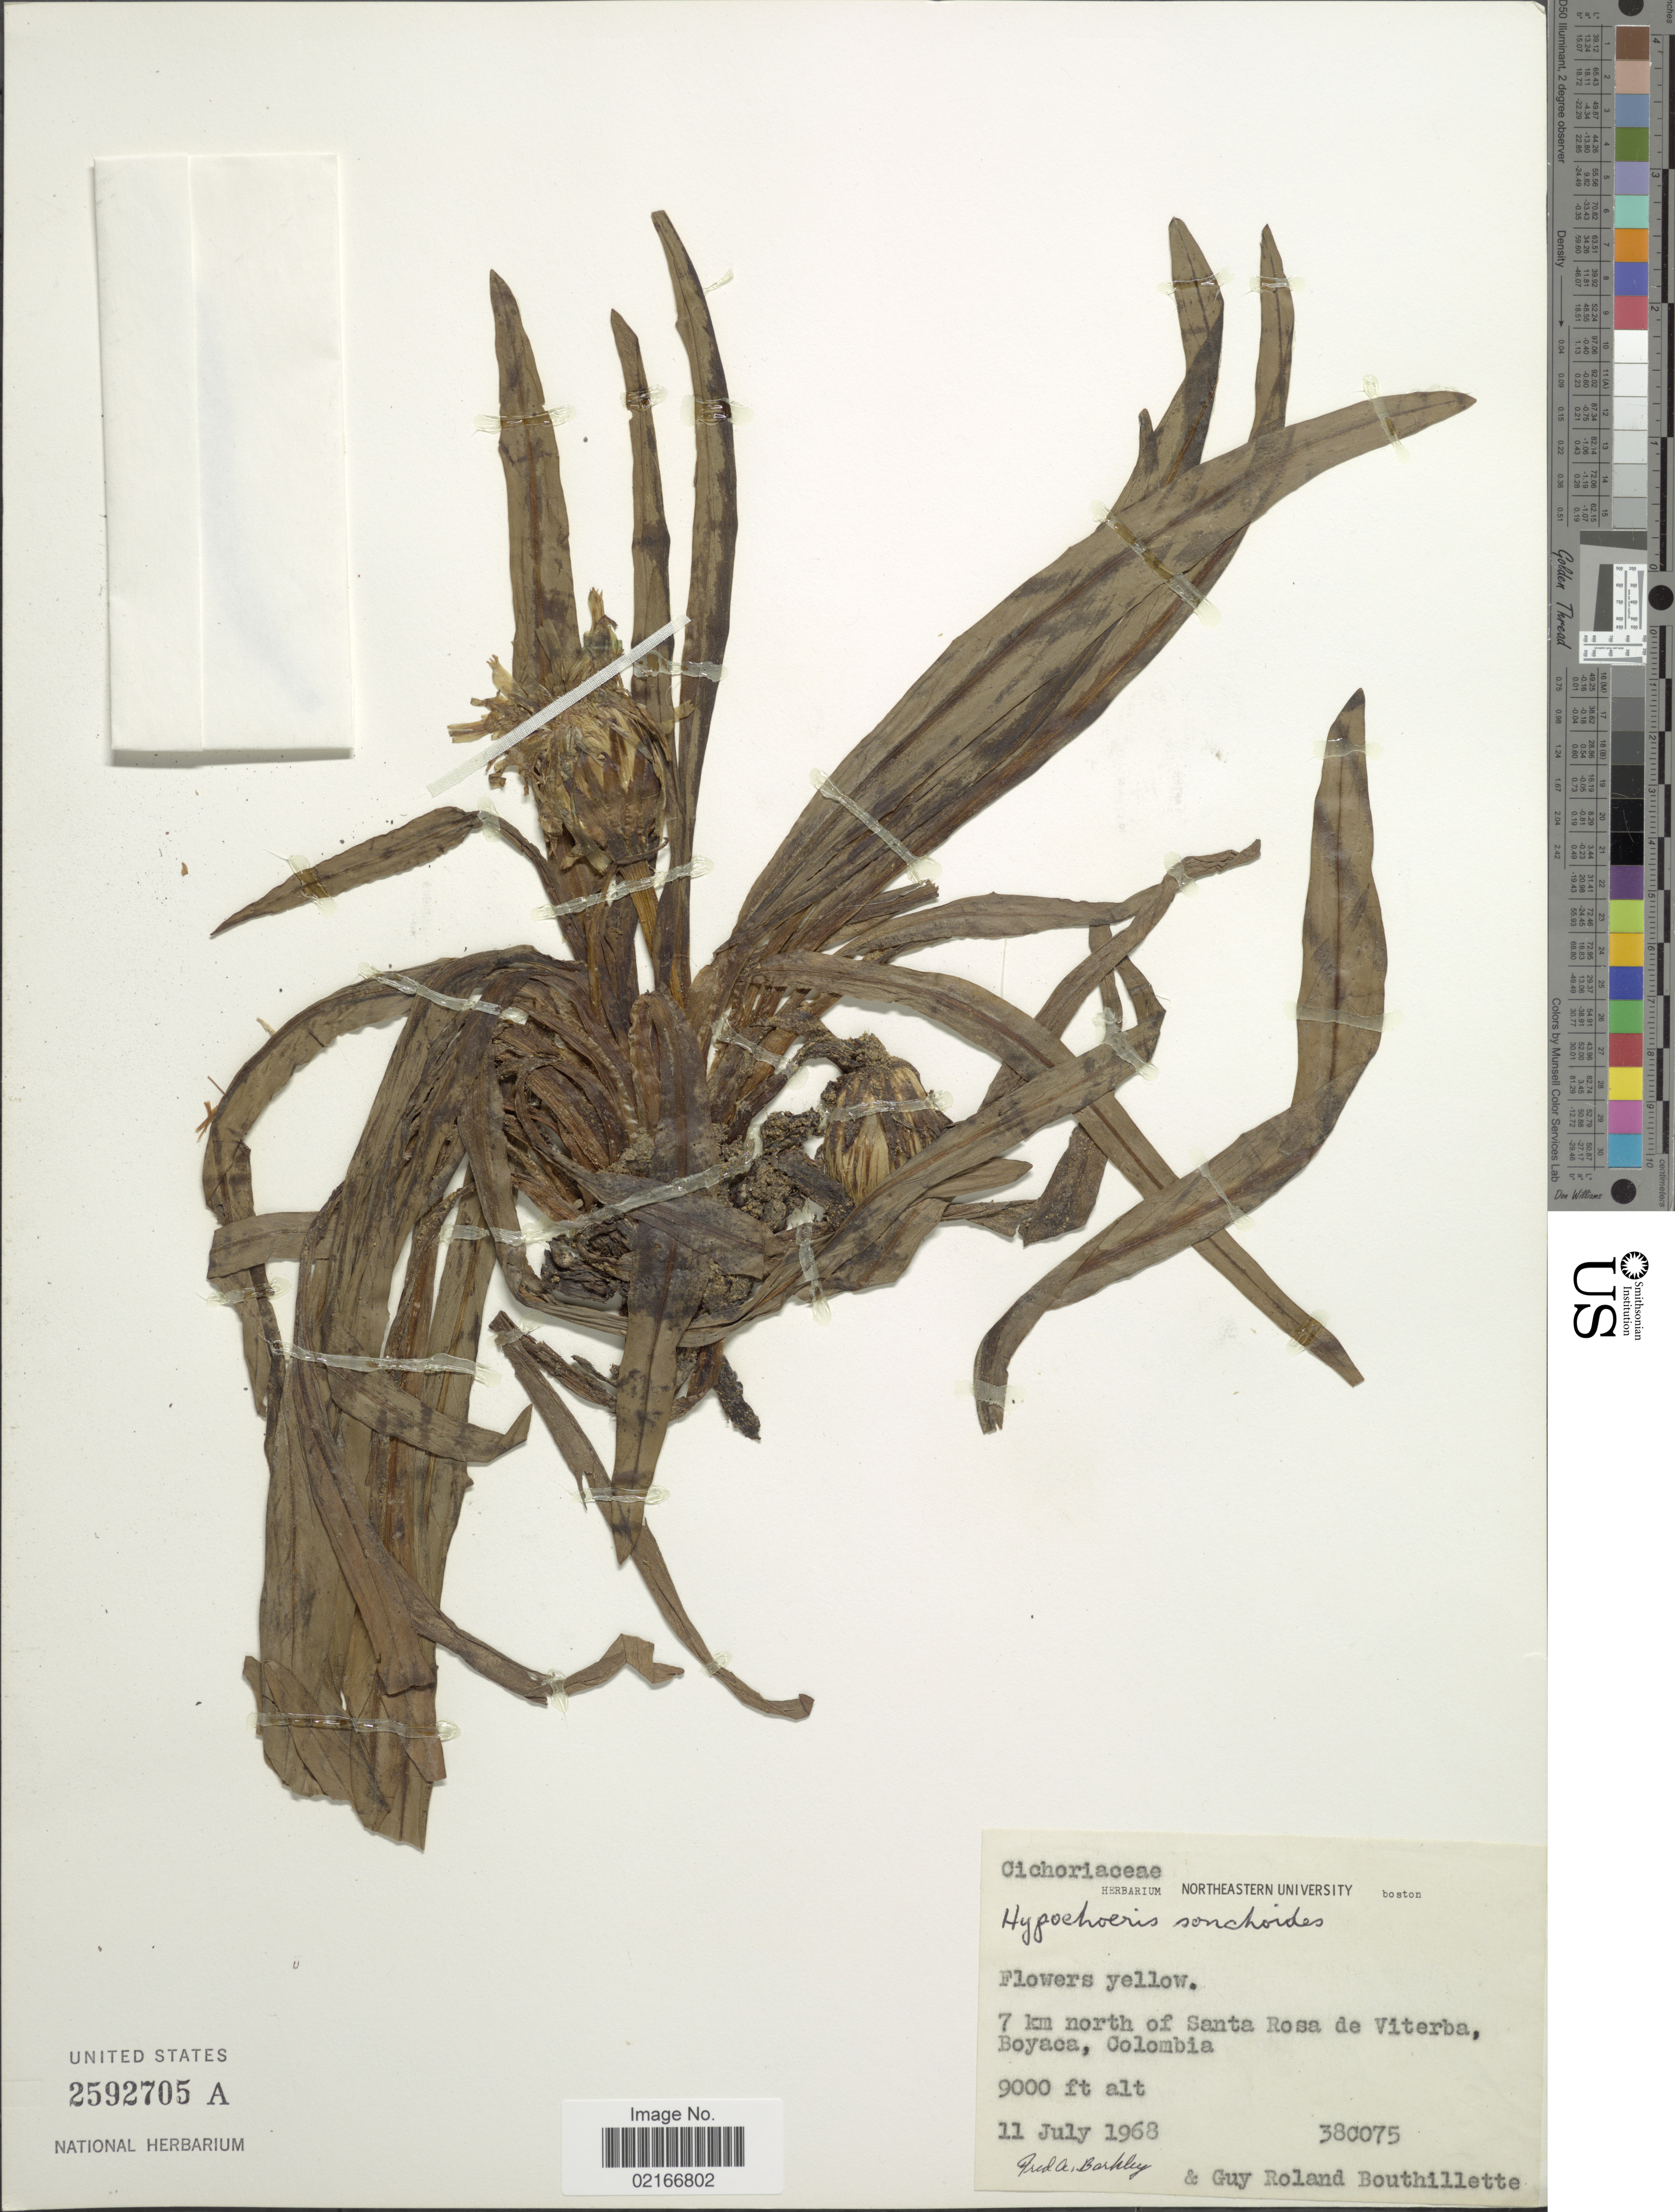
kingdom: Plantae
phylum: Tracheophyta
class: Magnoliopsida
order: Asterales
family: Asteraceae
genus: Hypochaeris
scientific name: Hypochaeris sessiliflora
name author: Kunth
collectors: F. A. Barkley & G. Bouthillette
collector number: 38C075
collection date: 1968-07-11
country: Colombia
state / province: Boyacá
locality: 7 km north of Santa Rosa de Viterba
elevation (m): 2743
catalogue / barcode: US 2592705A